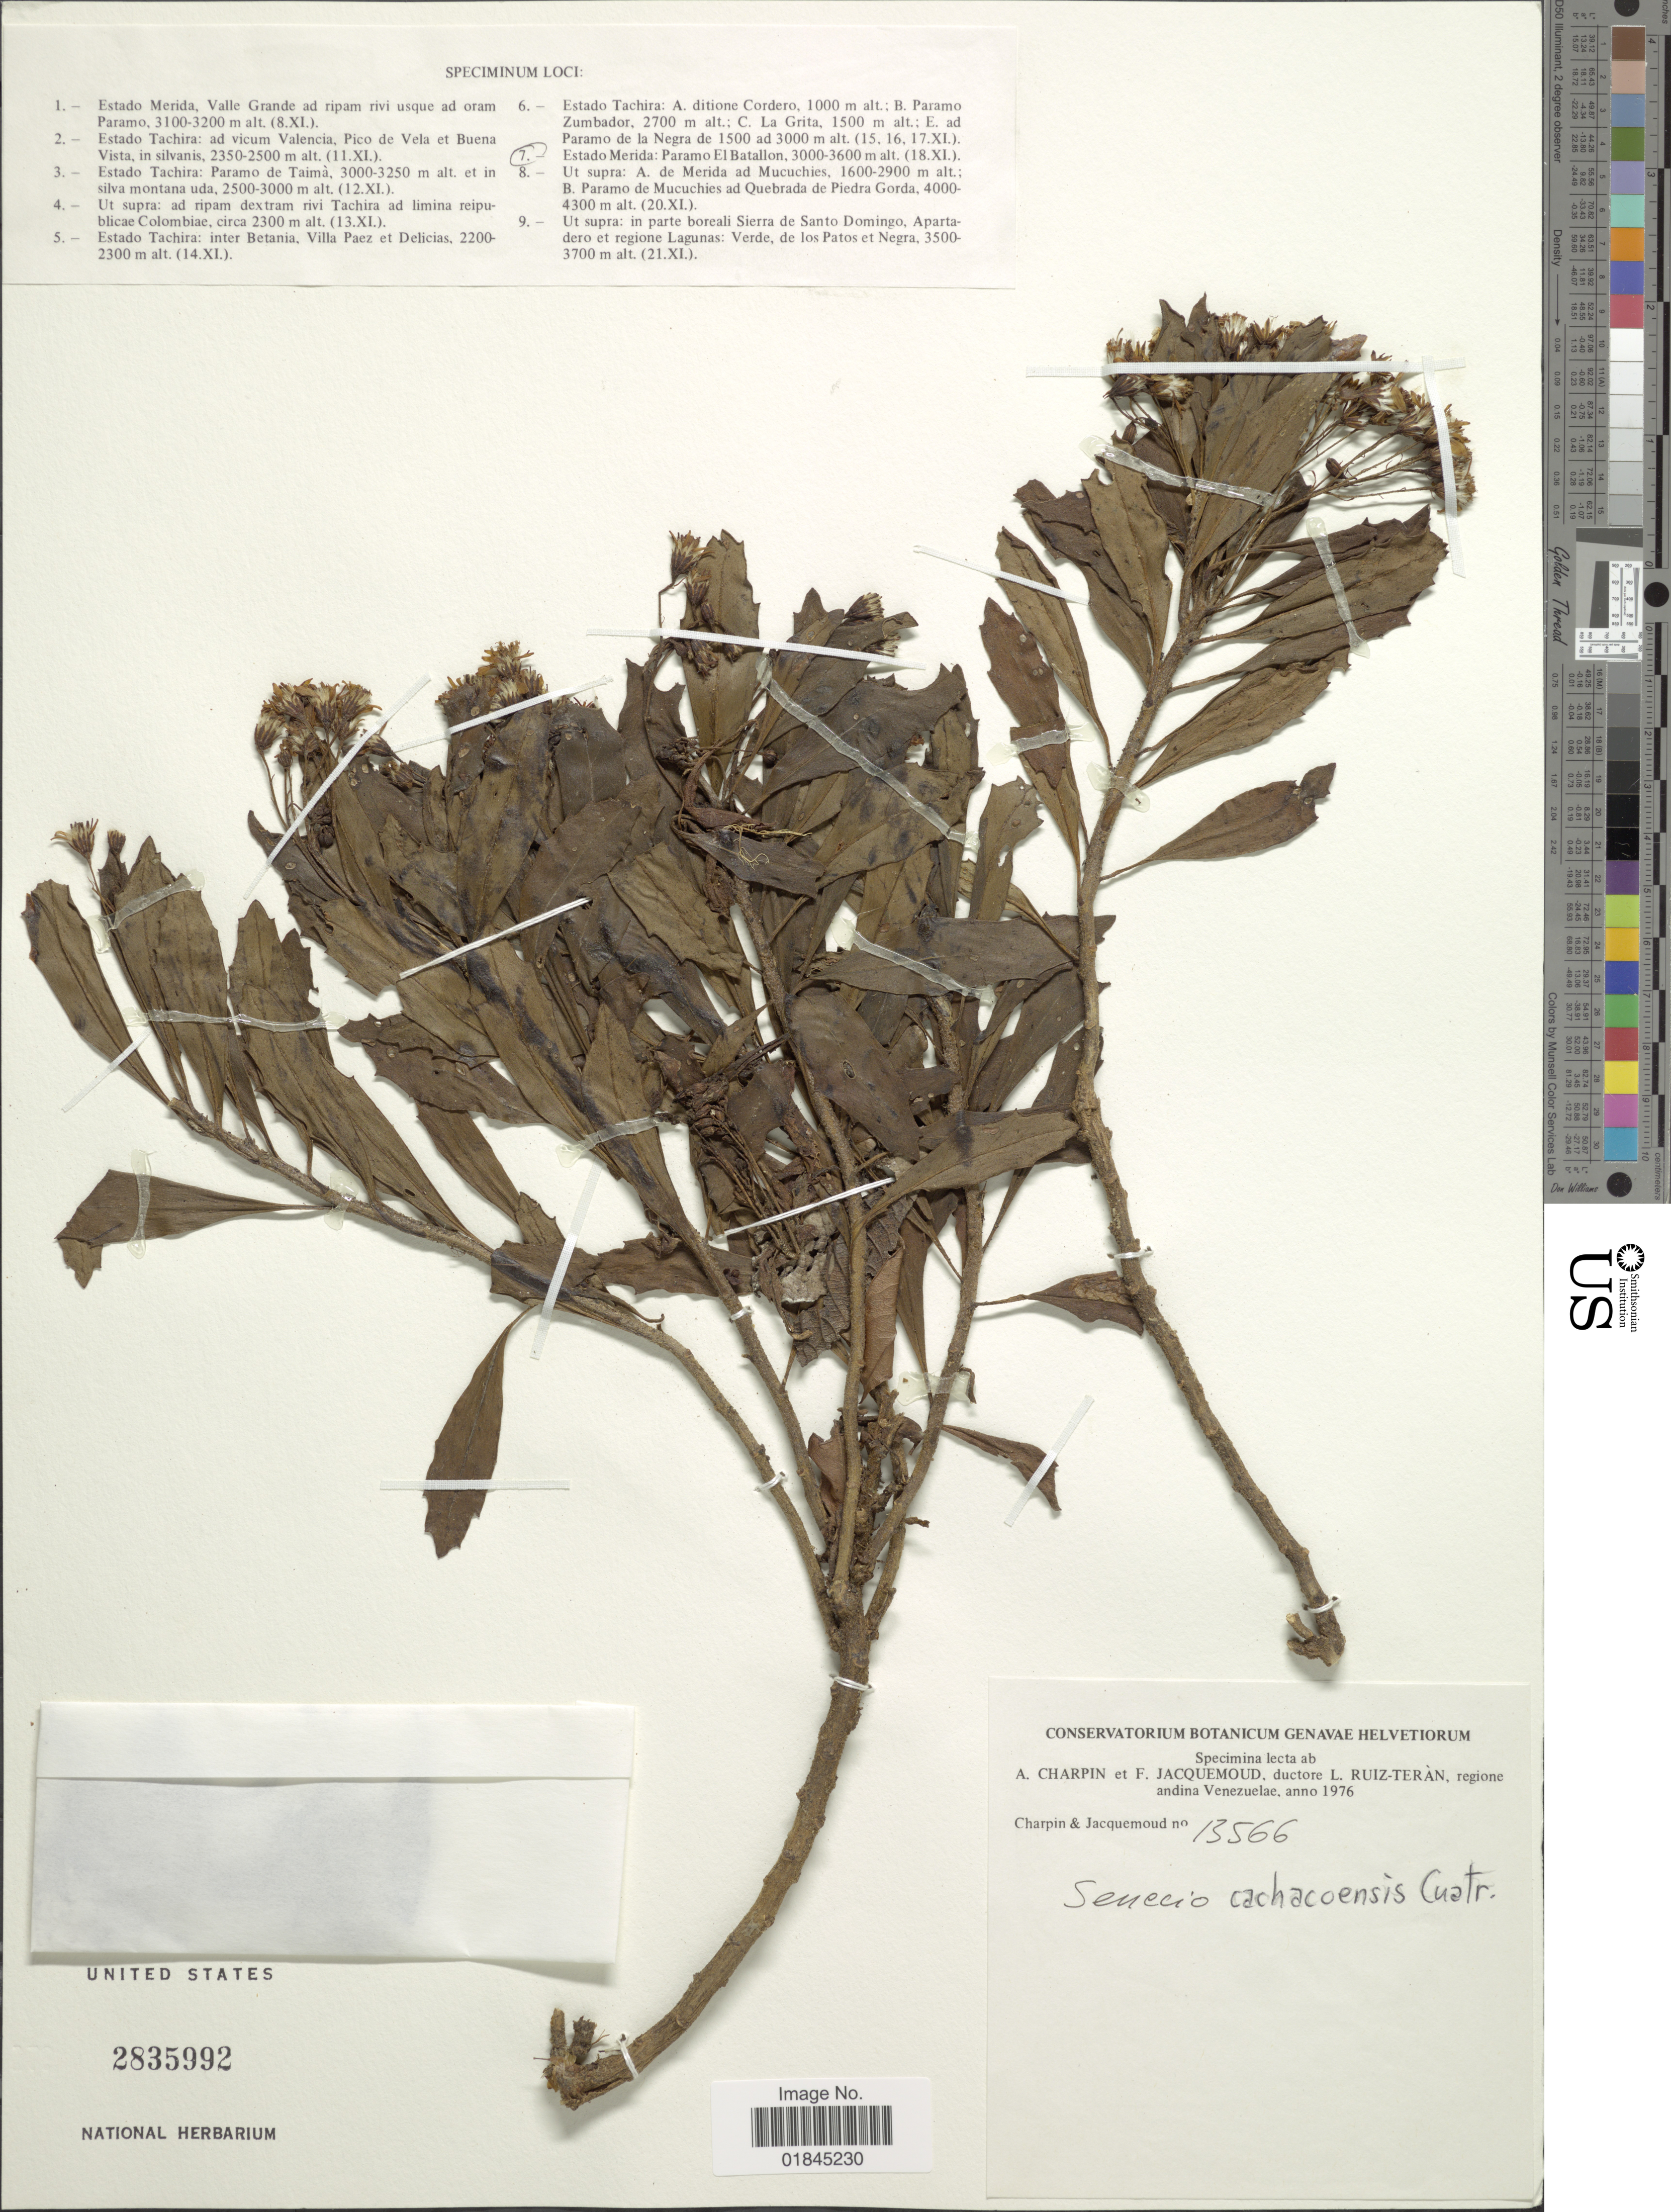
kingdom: Plantae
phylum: Tracheophyta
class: Magnoliopsida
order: Asterales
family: Asteraceae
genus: Pentacalia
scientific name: Pentacalia cachacoensis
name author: (Cuatrec.) Cuatrec.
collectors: A. Charpin, F. Jacquemoud & L. E. Ruíz-Terán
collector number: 13566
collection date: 1976-11-18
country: Venezuela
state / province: Mérida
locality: Estado Merida: Paramo El Batallon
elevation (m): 3000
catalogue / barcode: US 2835992